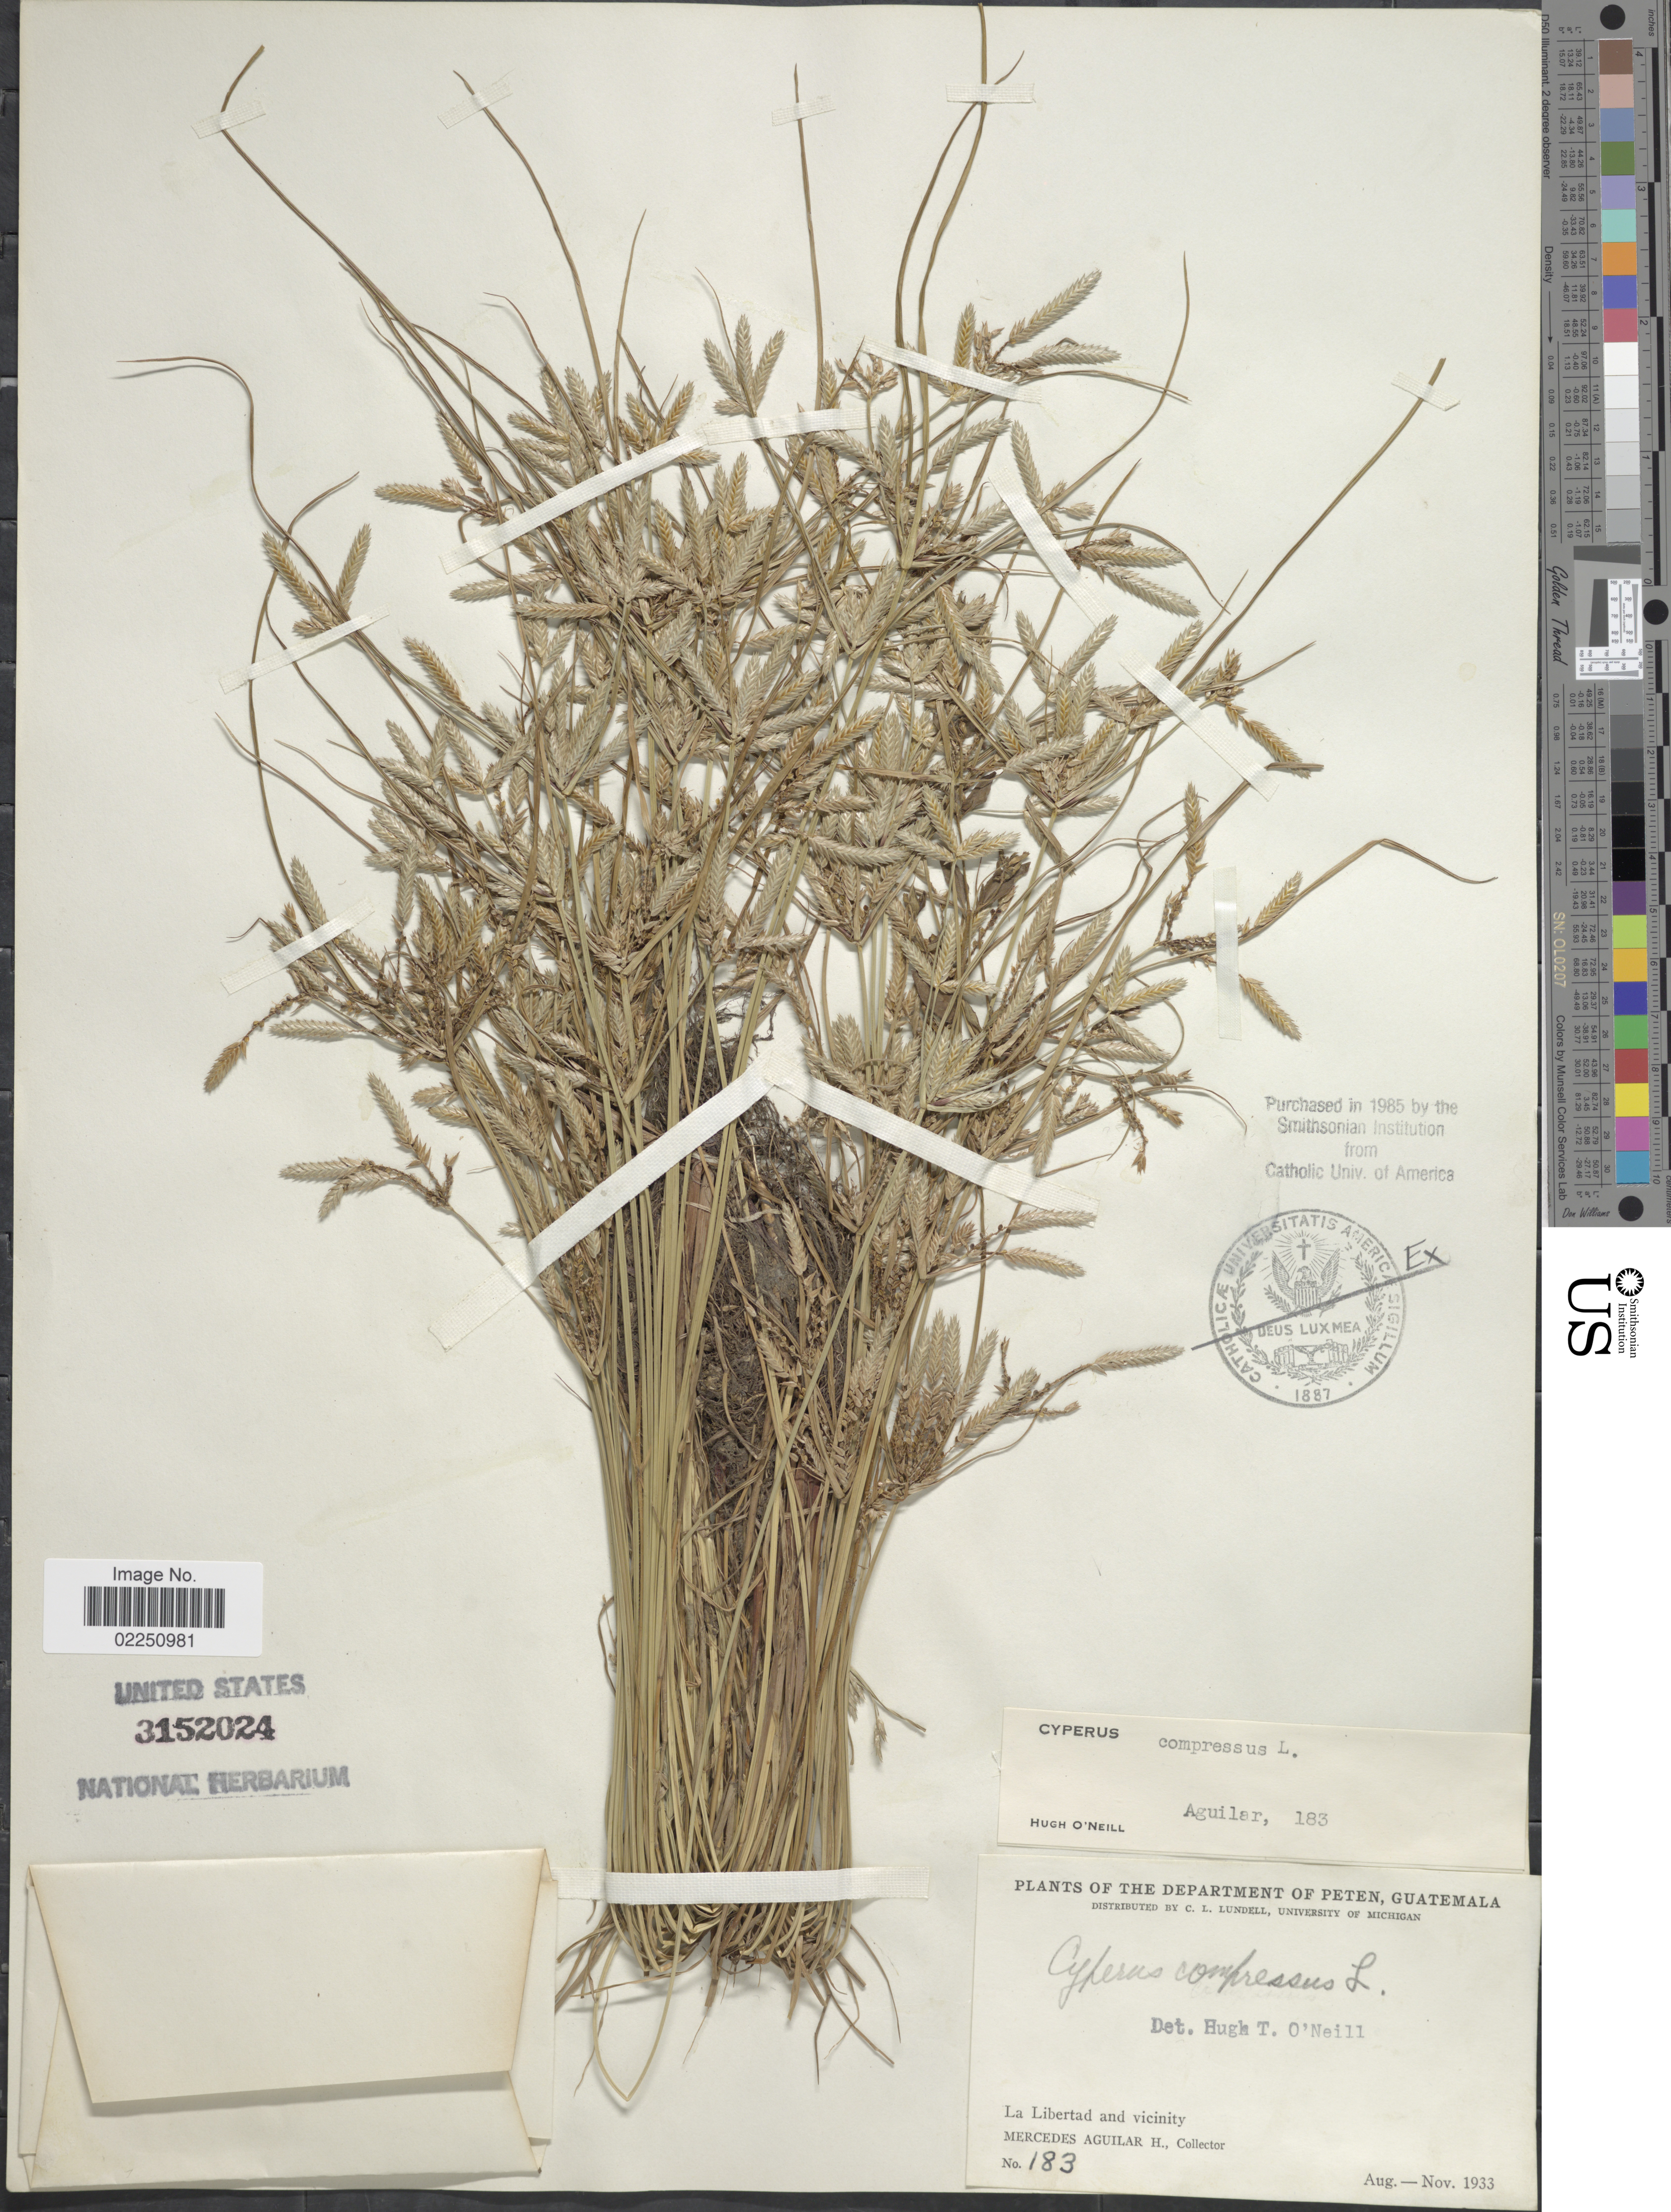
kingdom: Plantae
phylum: Tracheophyta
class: Liliopsida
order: Poales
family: Cyperaceae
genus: Cyperus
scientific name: Cyperus compressus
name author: L.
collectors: M. Aguilar H.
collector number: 183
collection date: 1933-08/1933-11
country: Guatemala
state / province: El Petén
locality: Department of Peten. La Libertad and vicinity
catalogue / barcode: US 3152024